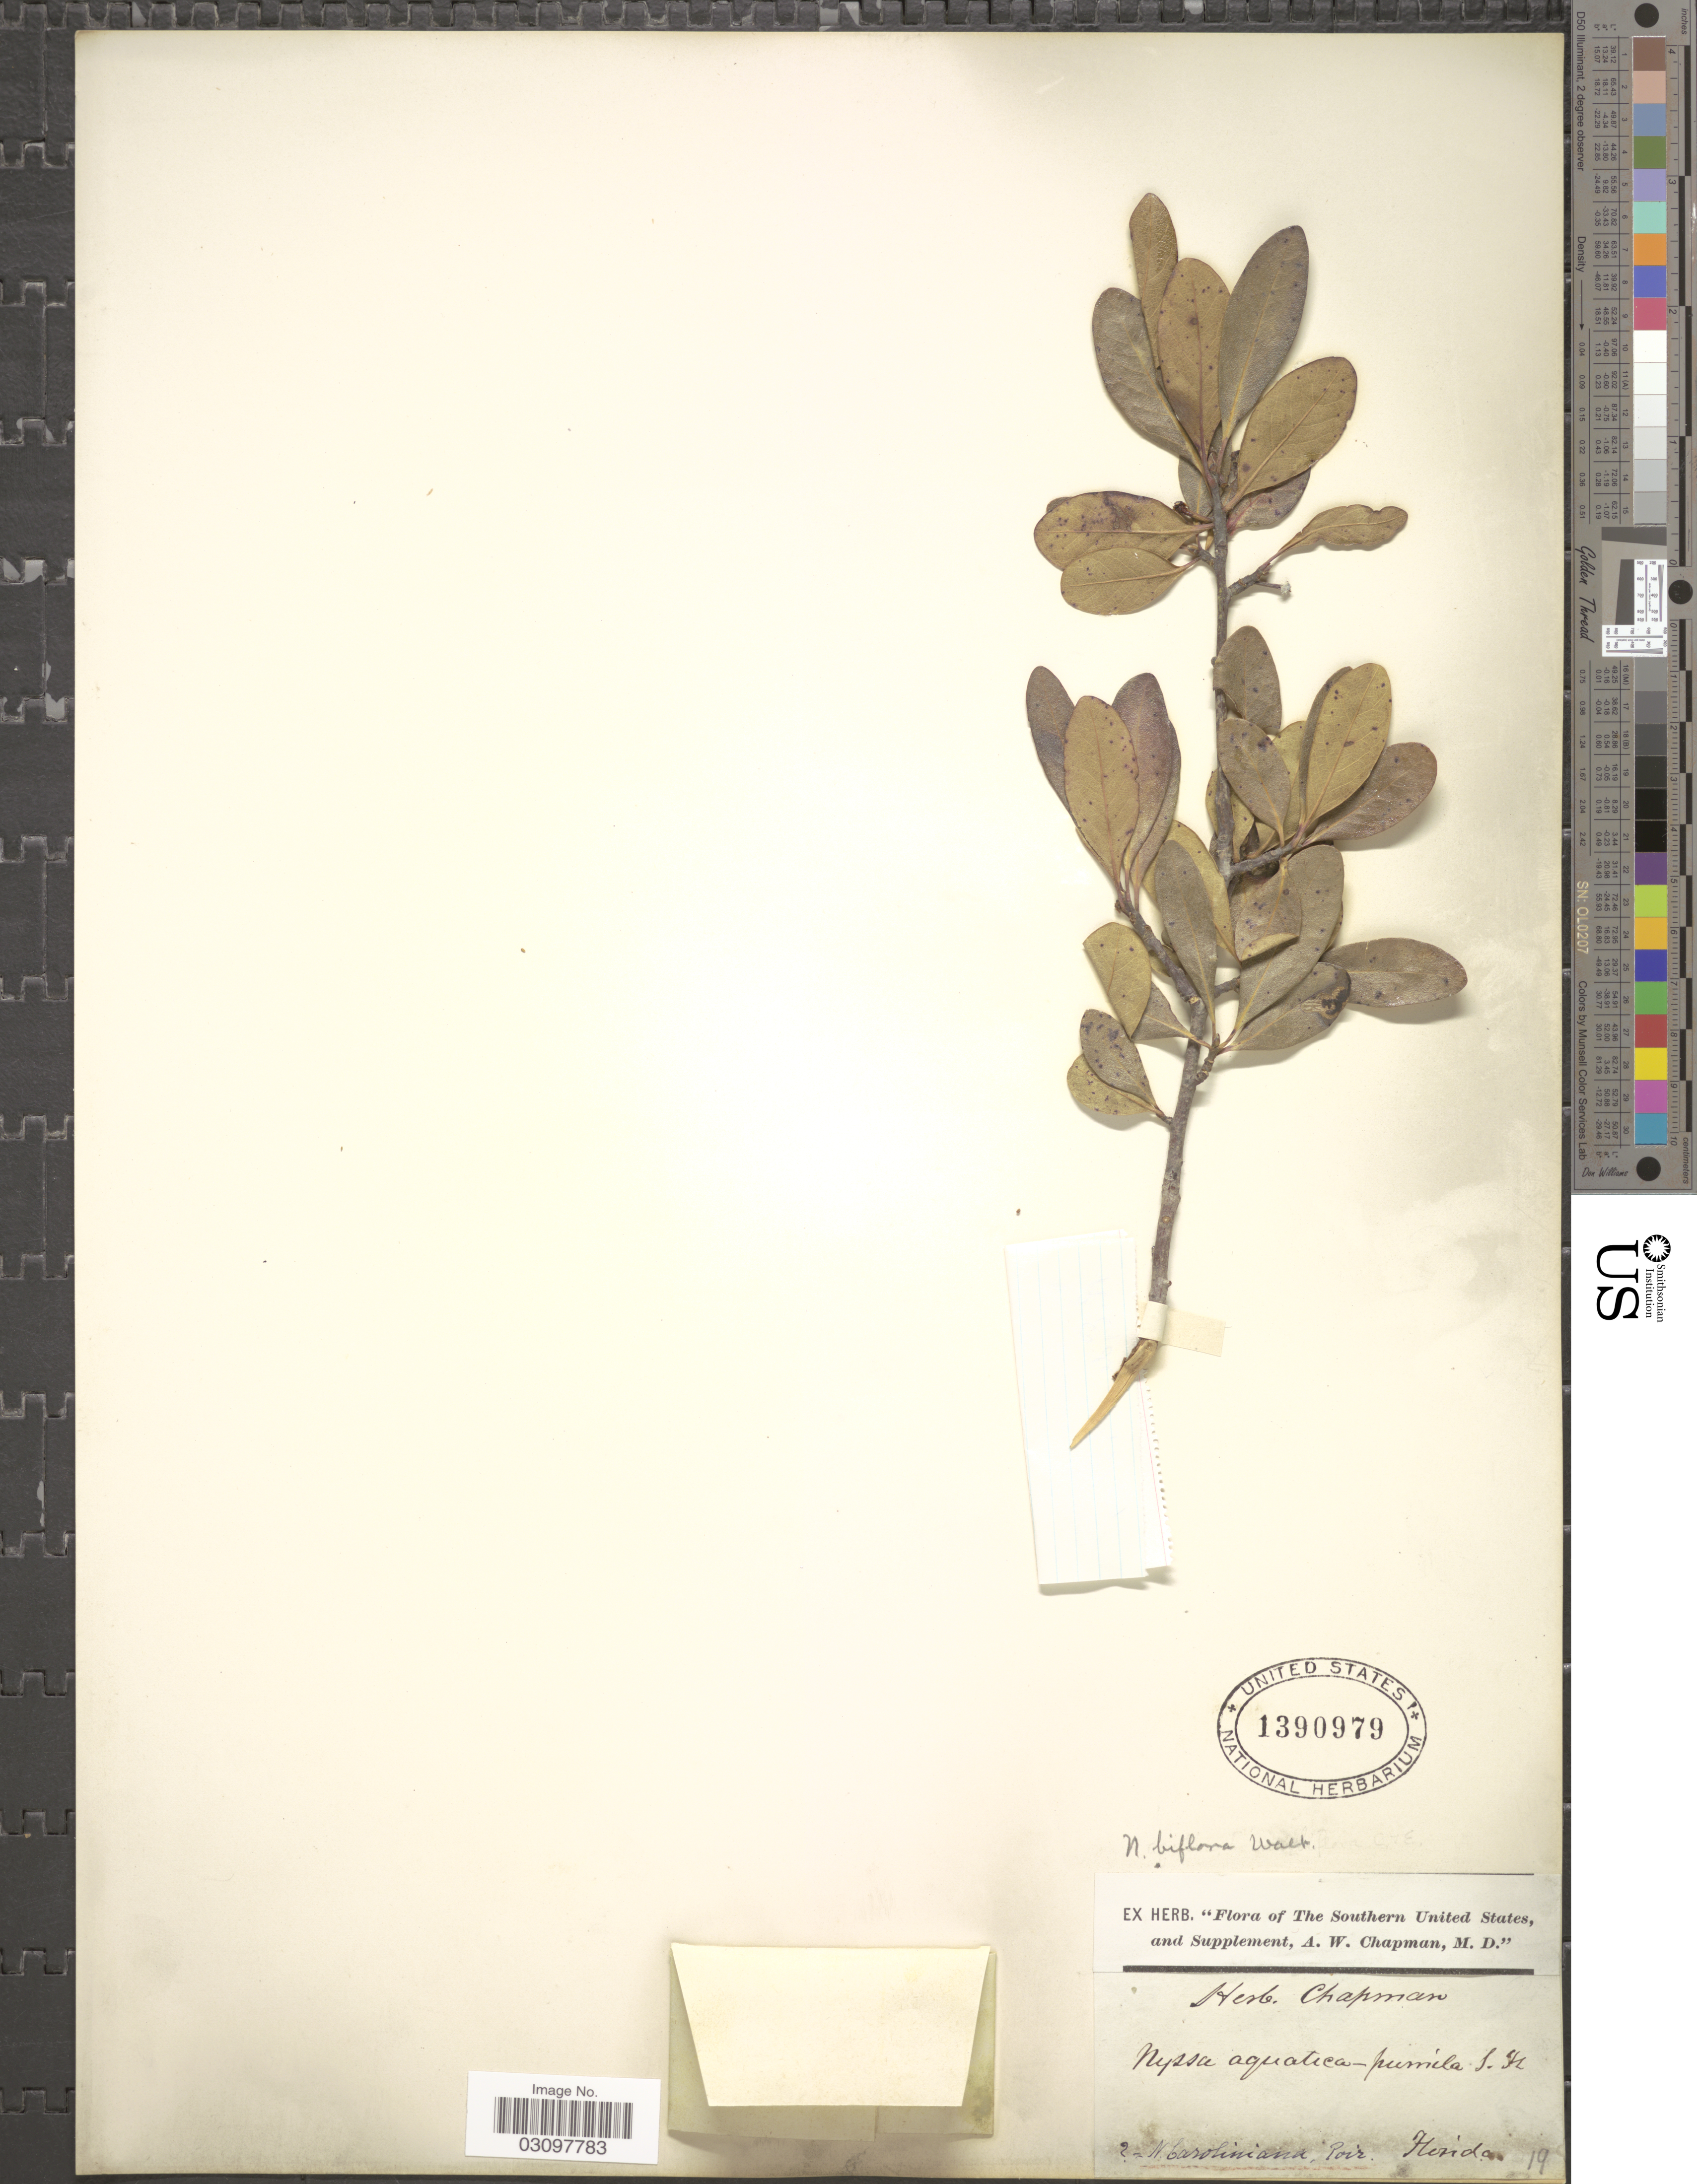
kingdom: Plantae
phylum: Tracheophyta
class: Magnoliopsida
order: Cornales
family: Nyssaceae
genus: Nyssa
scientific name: Nyssa biflora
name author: Walter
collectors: ex herb. A.W. Chapman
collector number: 19?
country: United States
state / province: Florida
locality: Southern United States.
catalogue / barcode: US 1390979